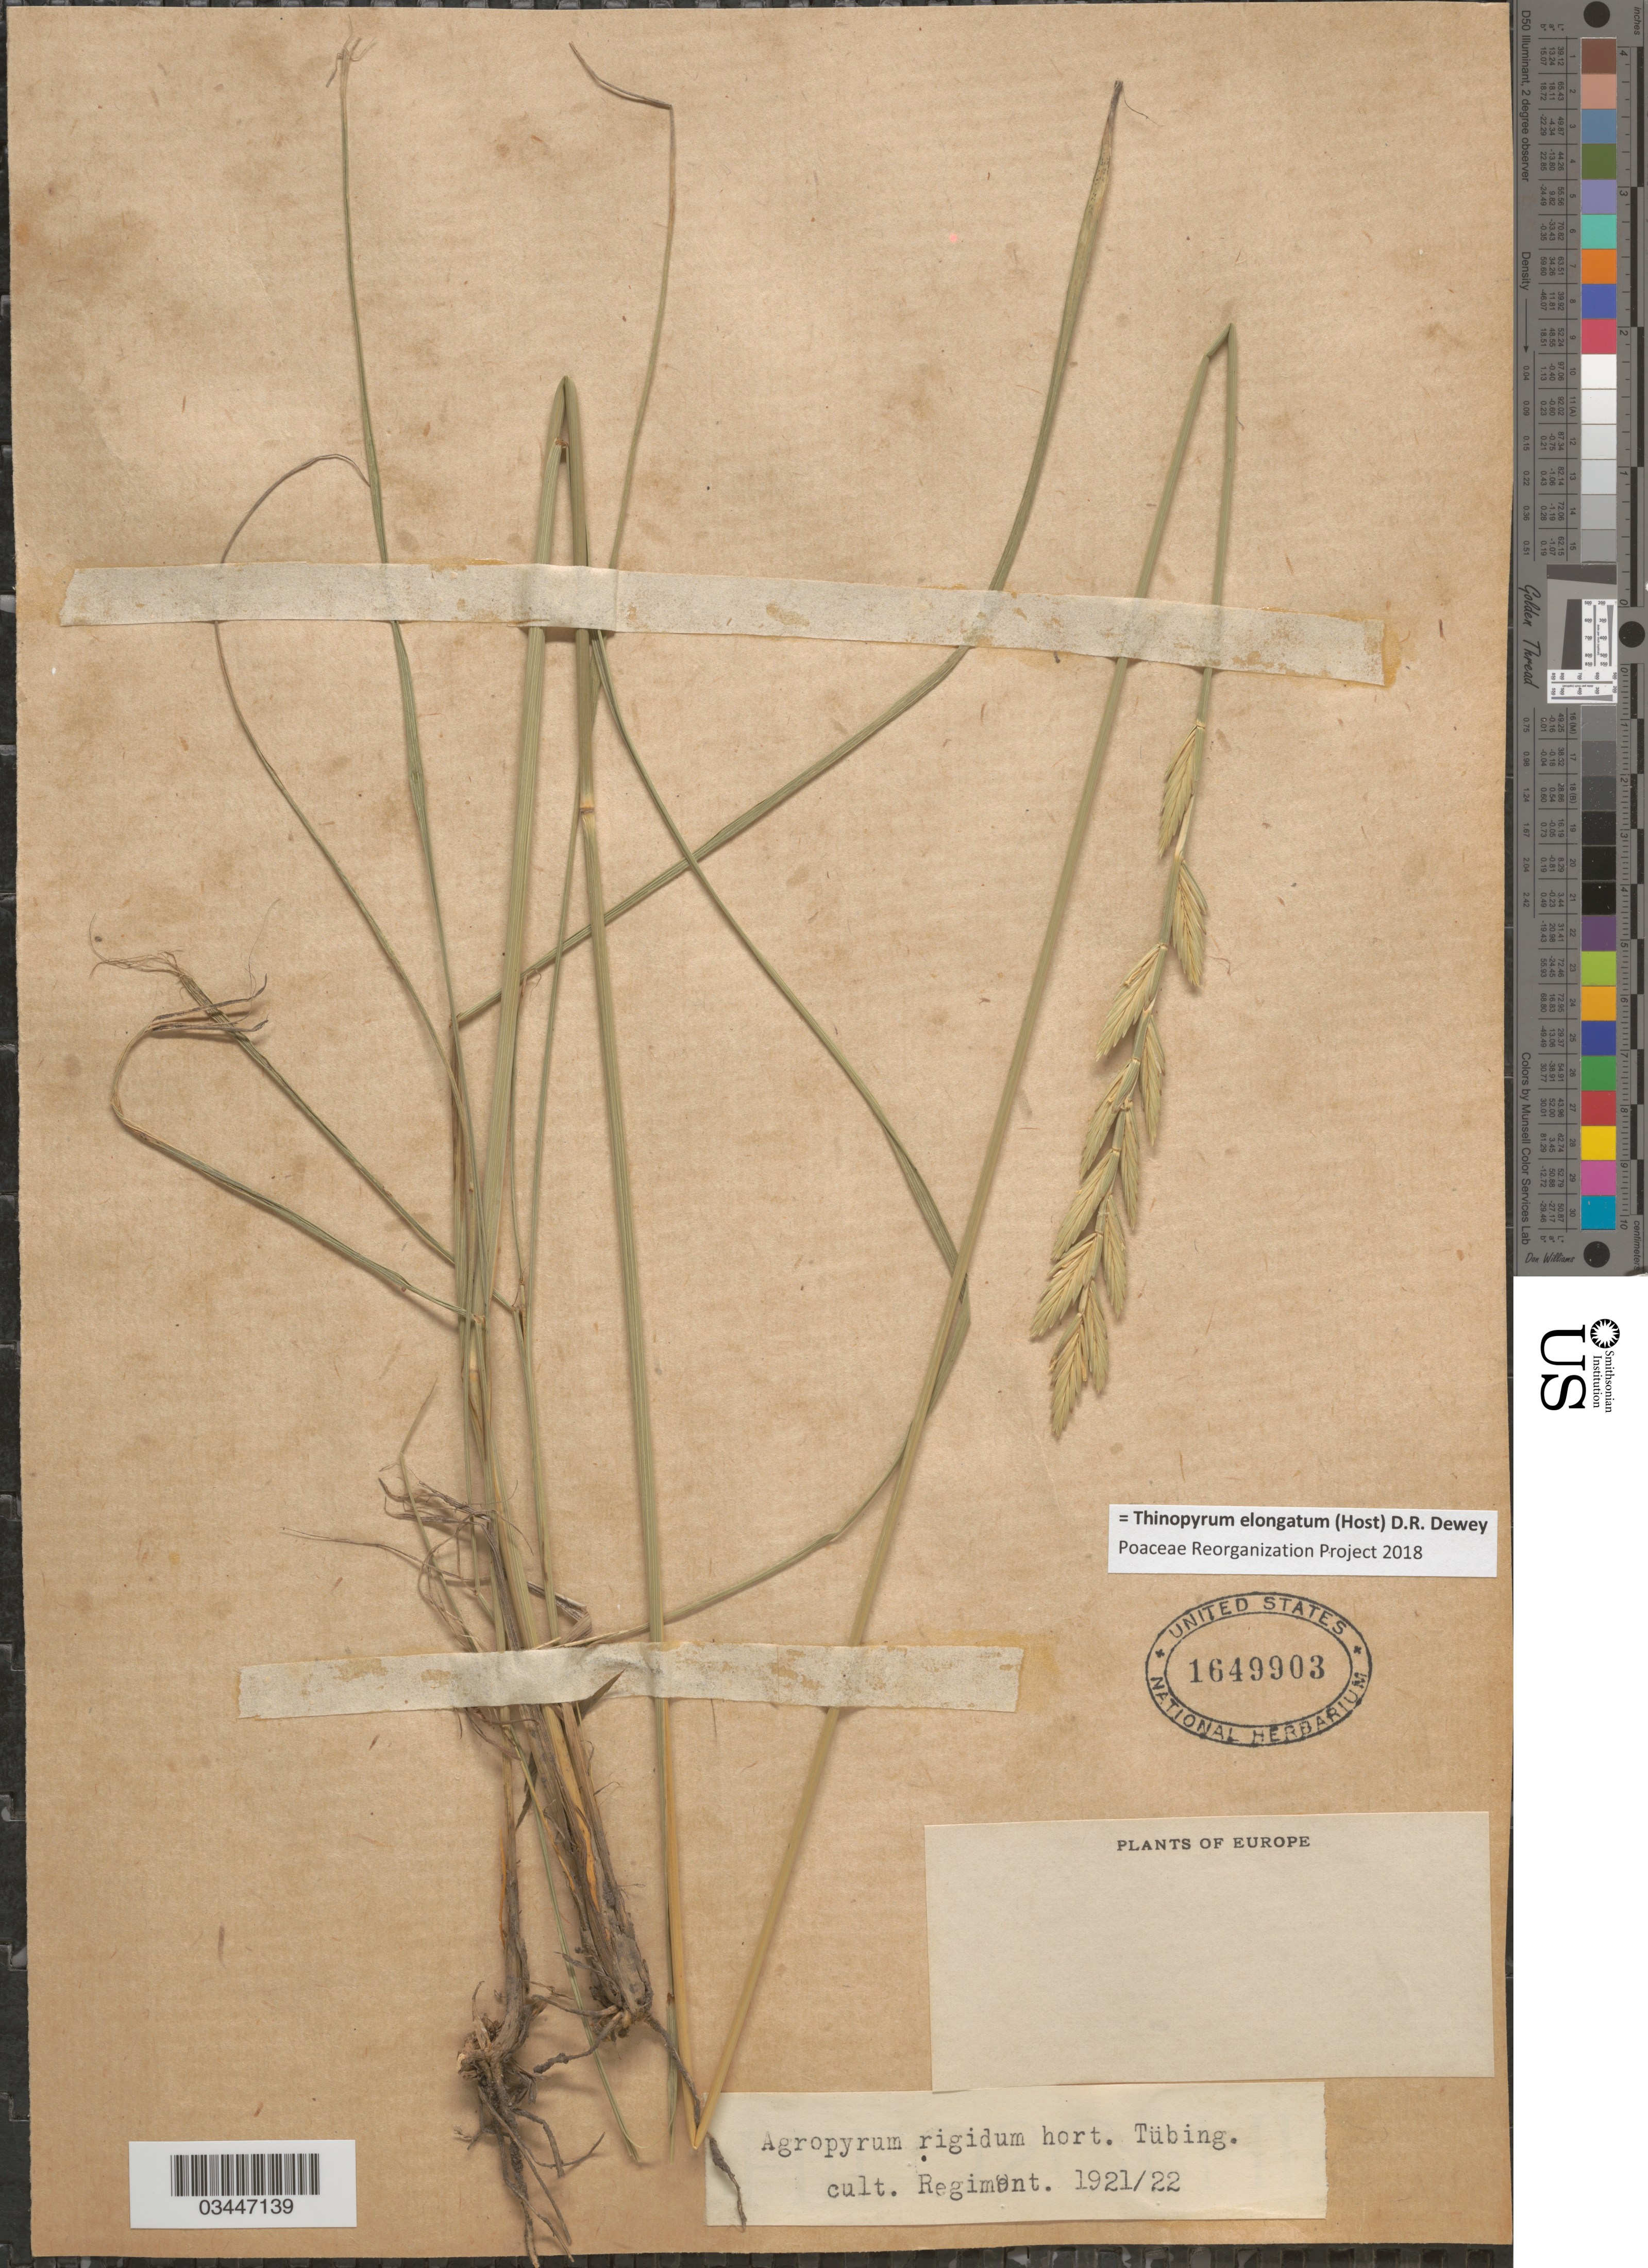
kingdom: Plantae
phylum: Tracheophyta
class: Liliopsida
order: Poales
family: Poaceae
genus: Thinopyrum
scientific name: Thinopyrum elongatum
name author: (Host) Barkworth & Dewey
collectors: Regimont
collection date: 1921/1922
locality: Europe.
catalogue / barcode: US 1649903